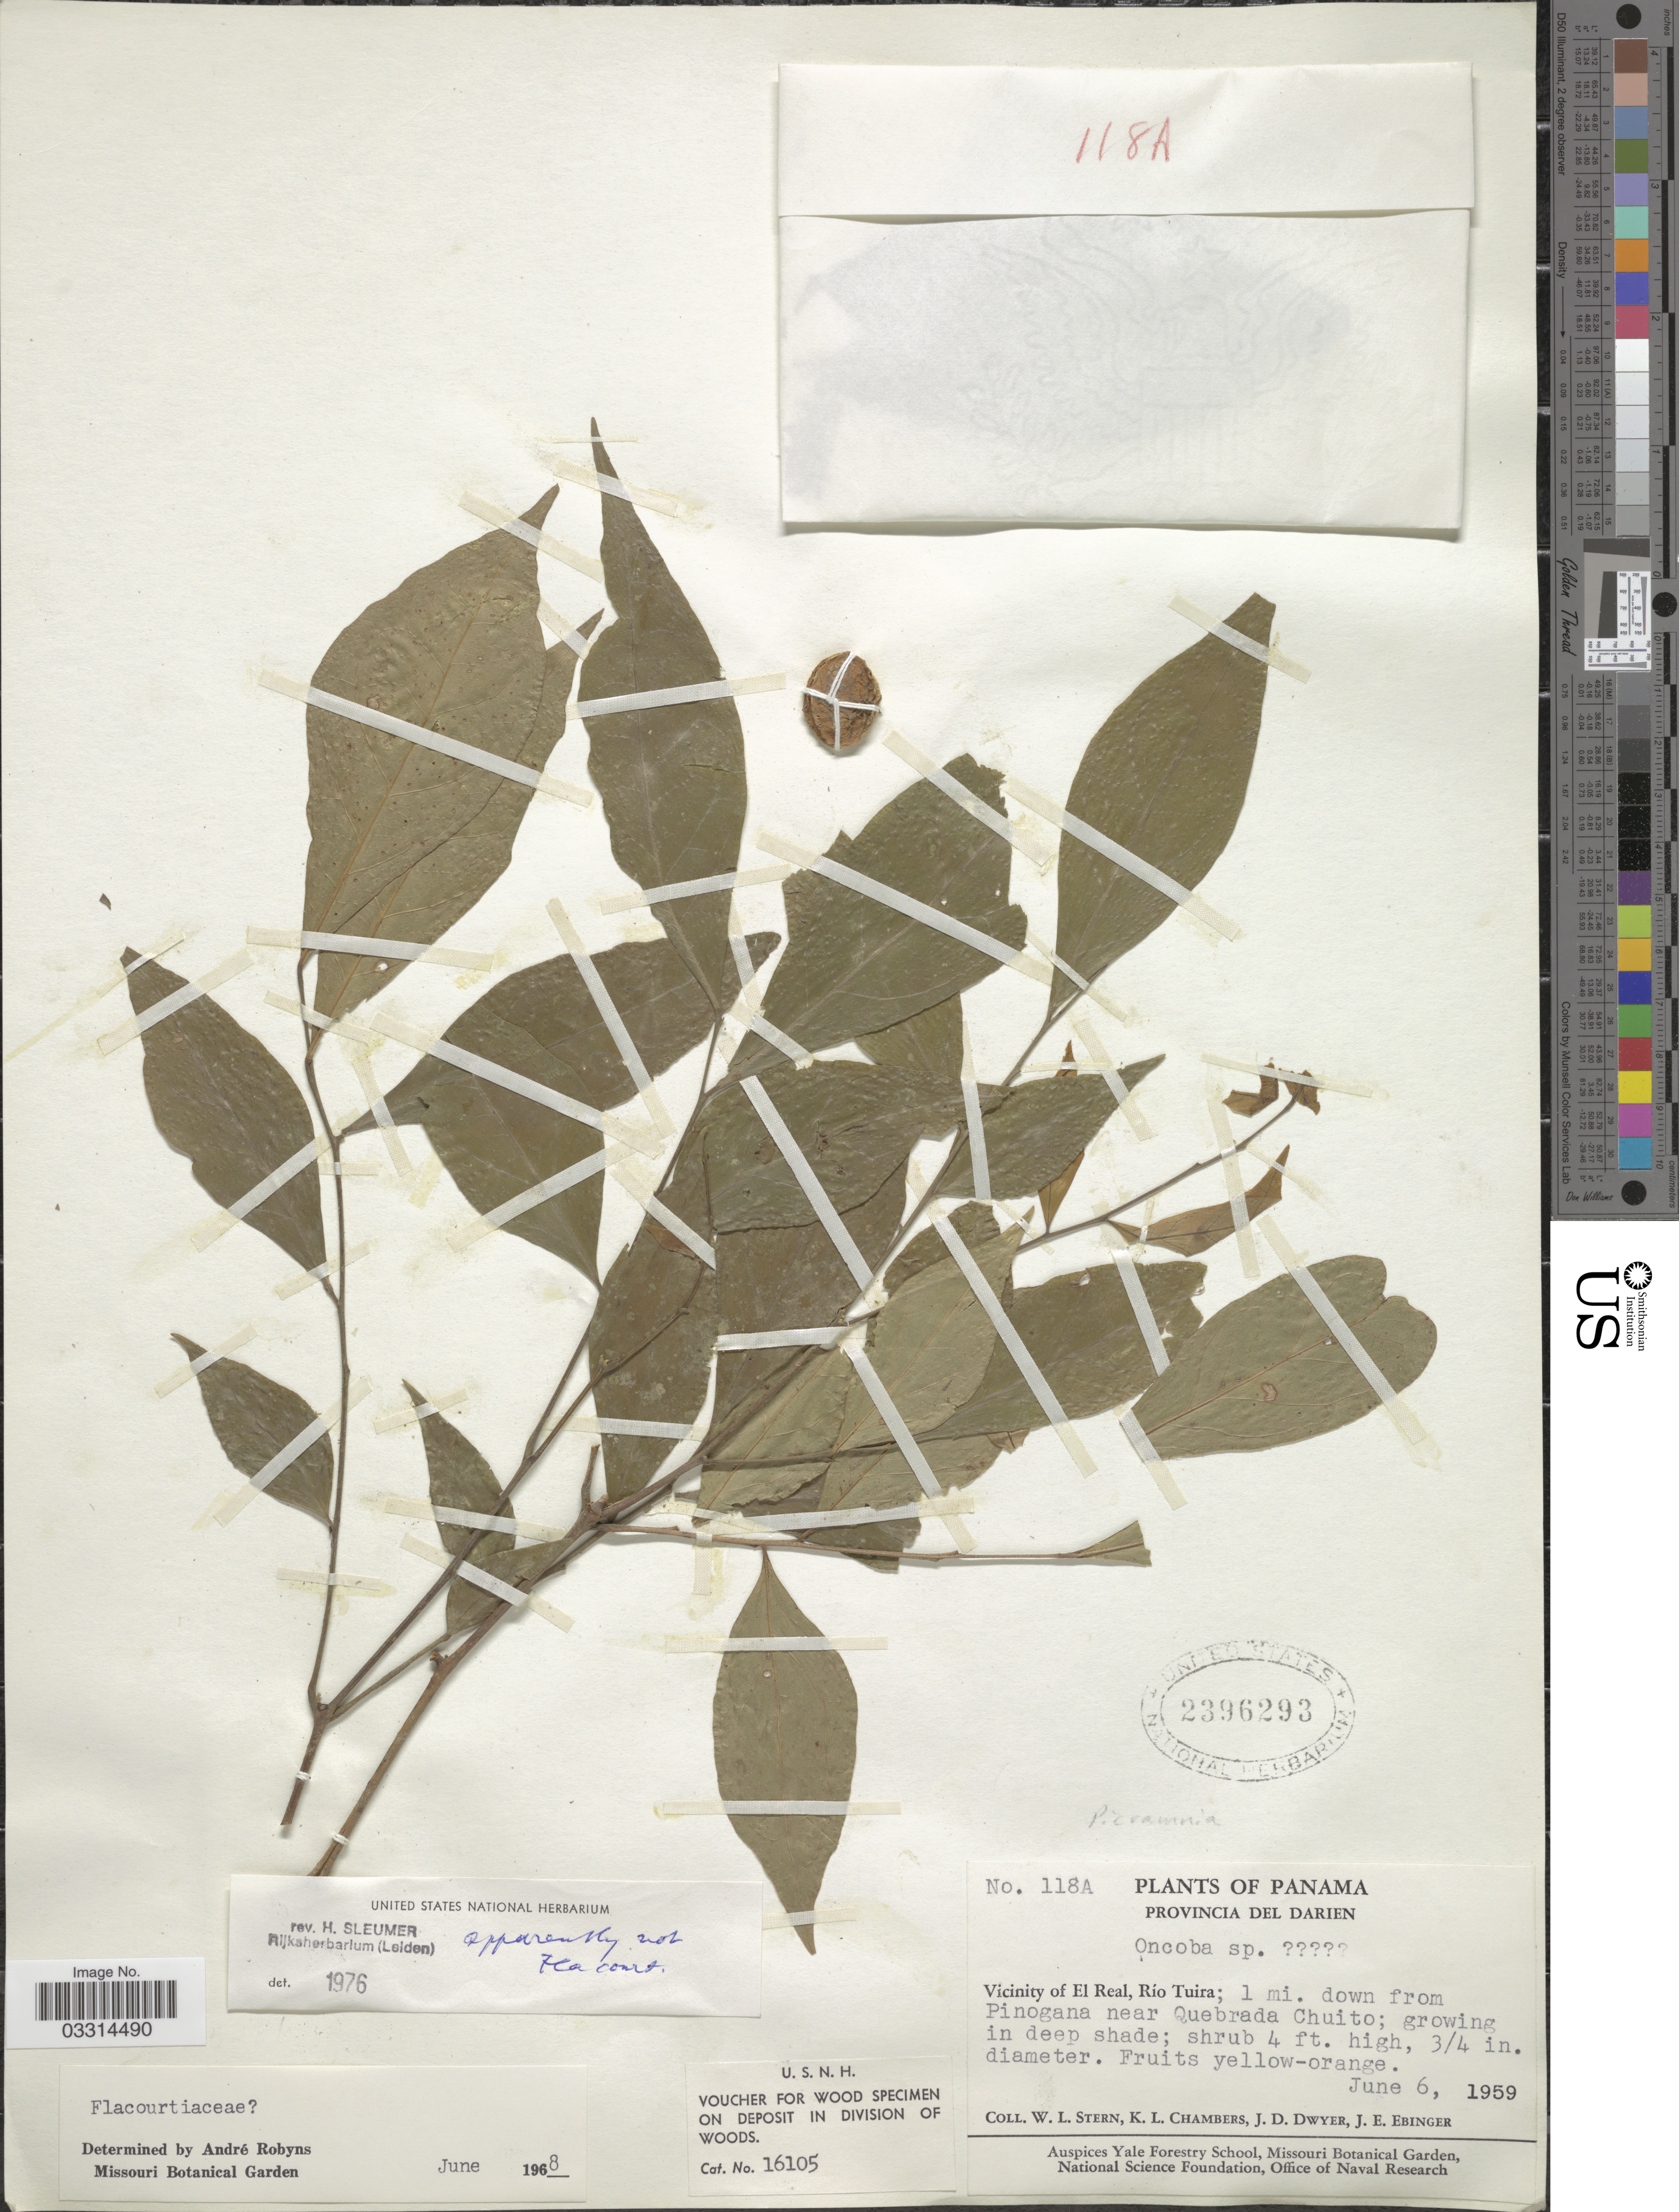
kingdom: Plantae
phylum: Tracheophyta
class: Magnoliopsida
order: Picramniales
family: Picramniaceae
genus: Picramnia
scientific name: Picramnia sp.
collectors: W. L. Stern, K. Chambers, J. D. Dwyer & J. Ebinger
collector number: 118A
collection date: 1959-06-06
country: Panama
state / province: Darién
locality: Vicinity of El Real, Río Tuira; 1 mi. down from Pinogana near Quebrada Chuito.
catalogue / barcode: US 2396293